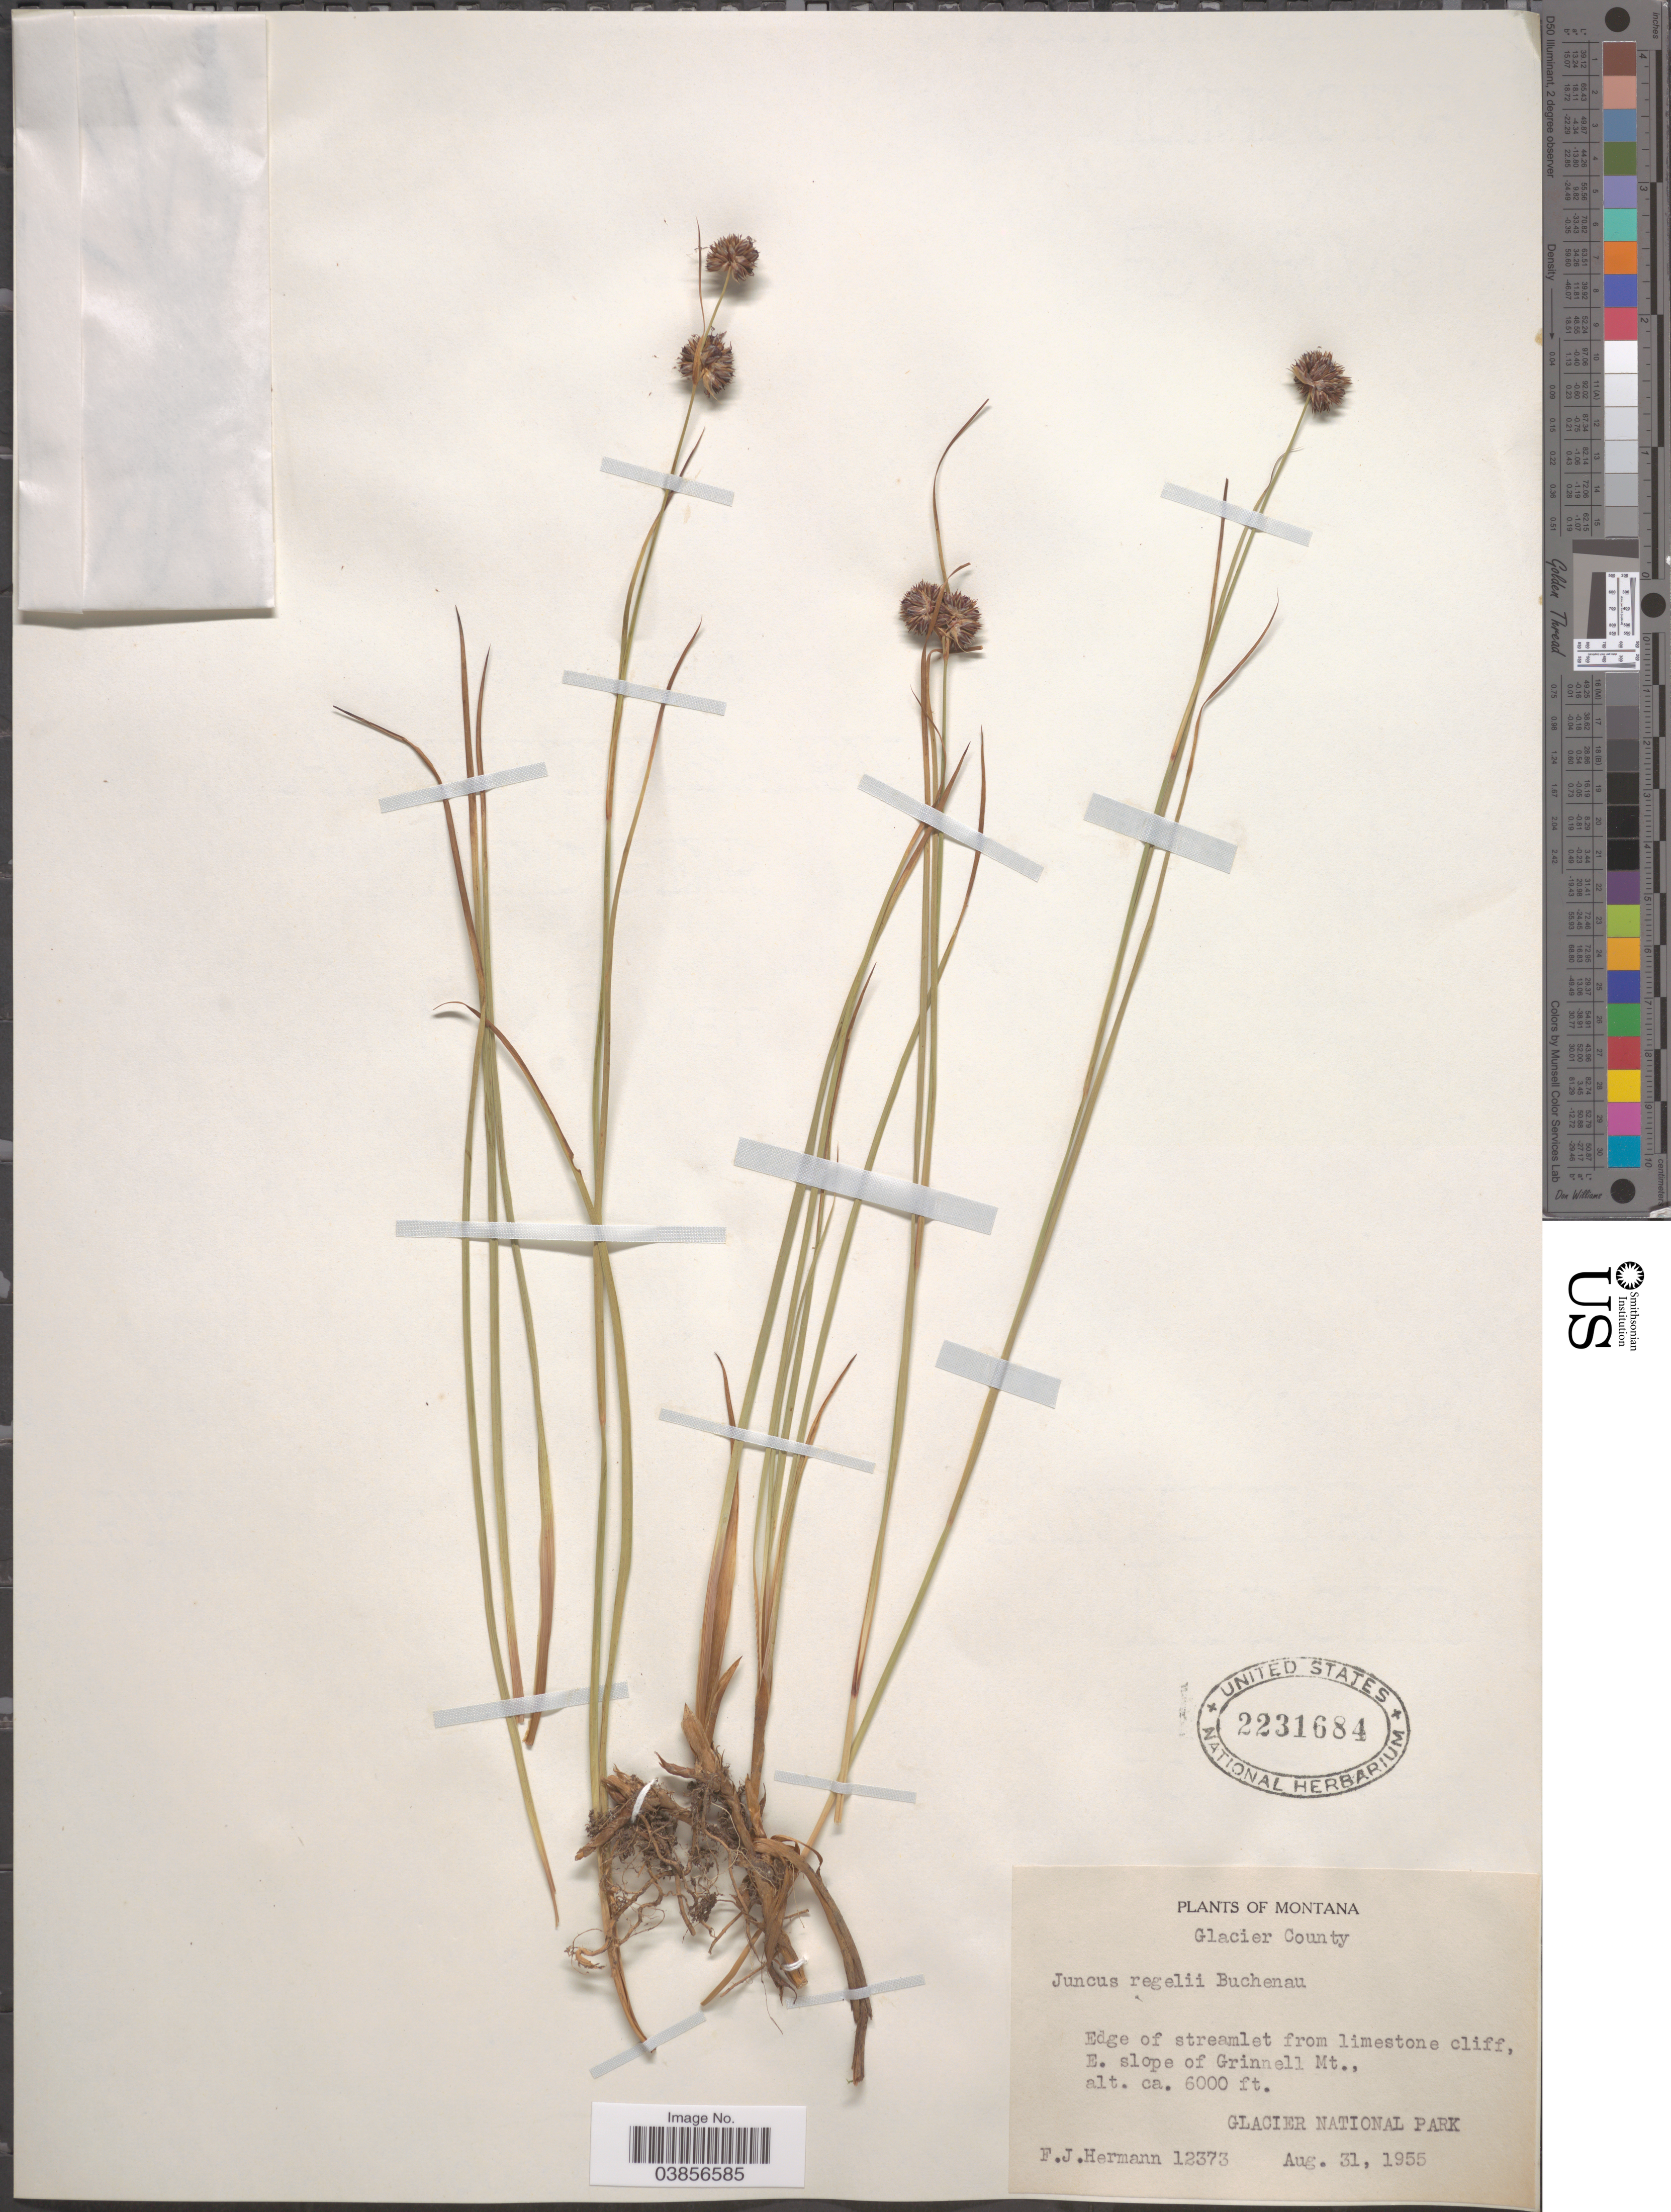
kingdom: Plantae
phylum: Tracheophyta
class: Liliopsida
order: Poales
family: Juncaceae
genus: Juncus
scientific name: Juncus regelii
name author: Buchenau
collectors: F. J. Hermann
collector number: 12373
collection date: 1955-08-31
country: United States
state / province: Montana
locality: Glacier County. E. slope of Grinnell Mt., Glacier National Park.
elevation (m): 1829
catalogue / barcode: US 2231684